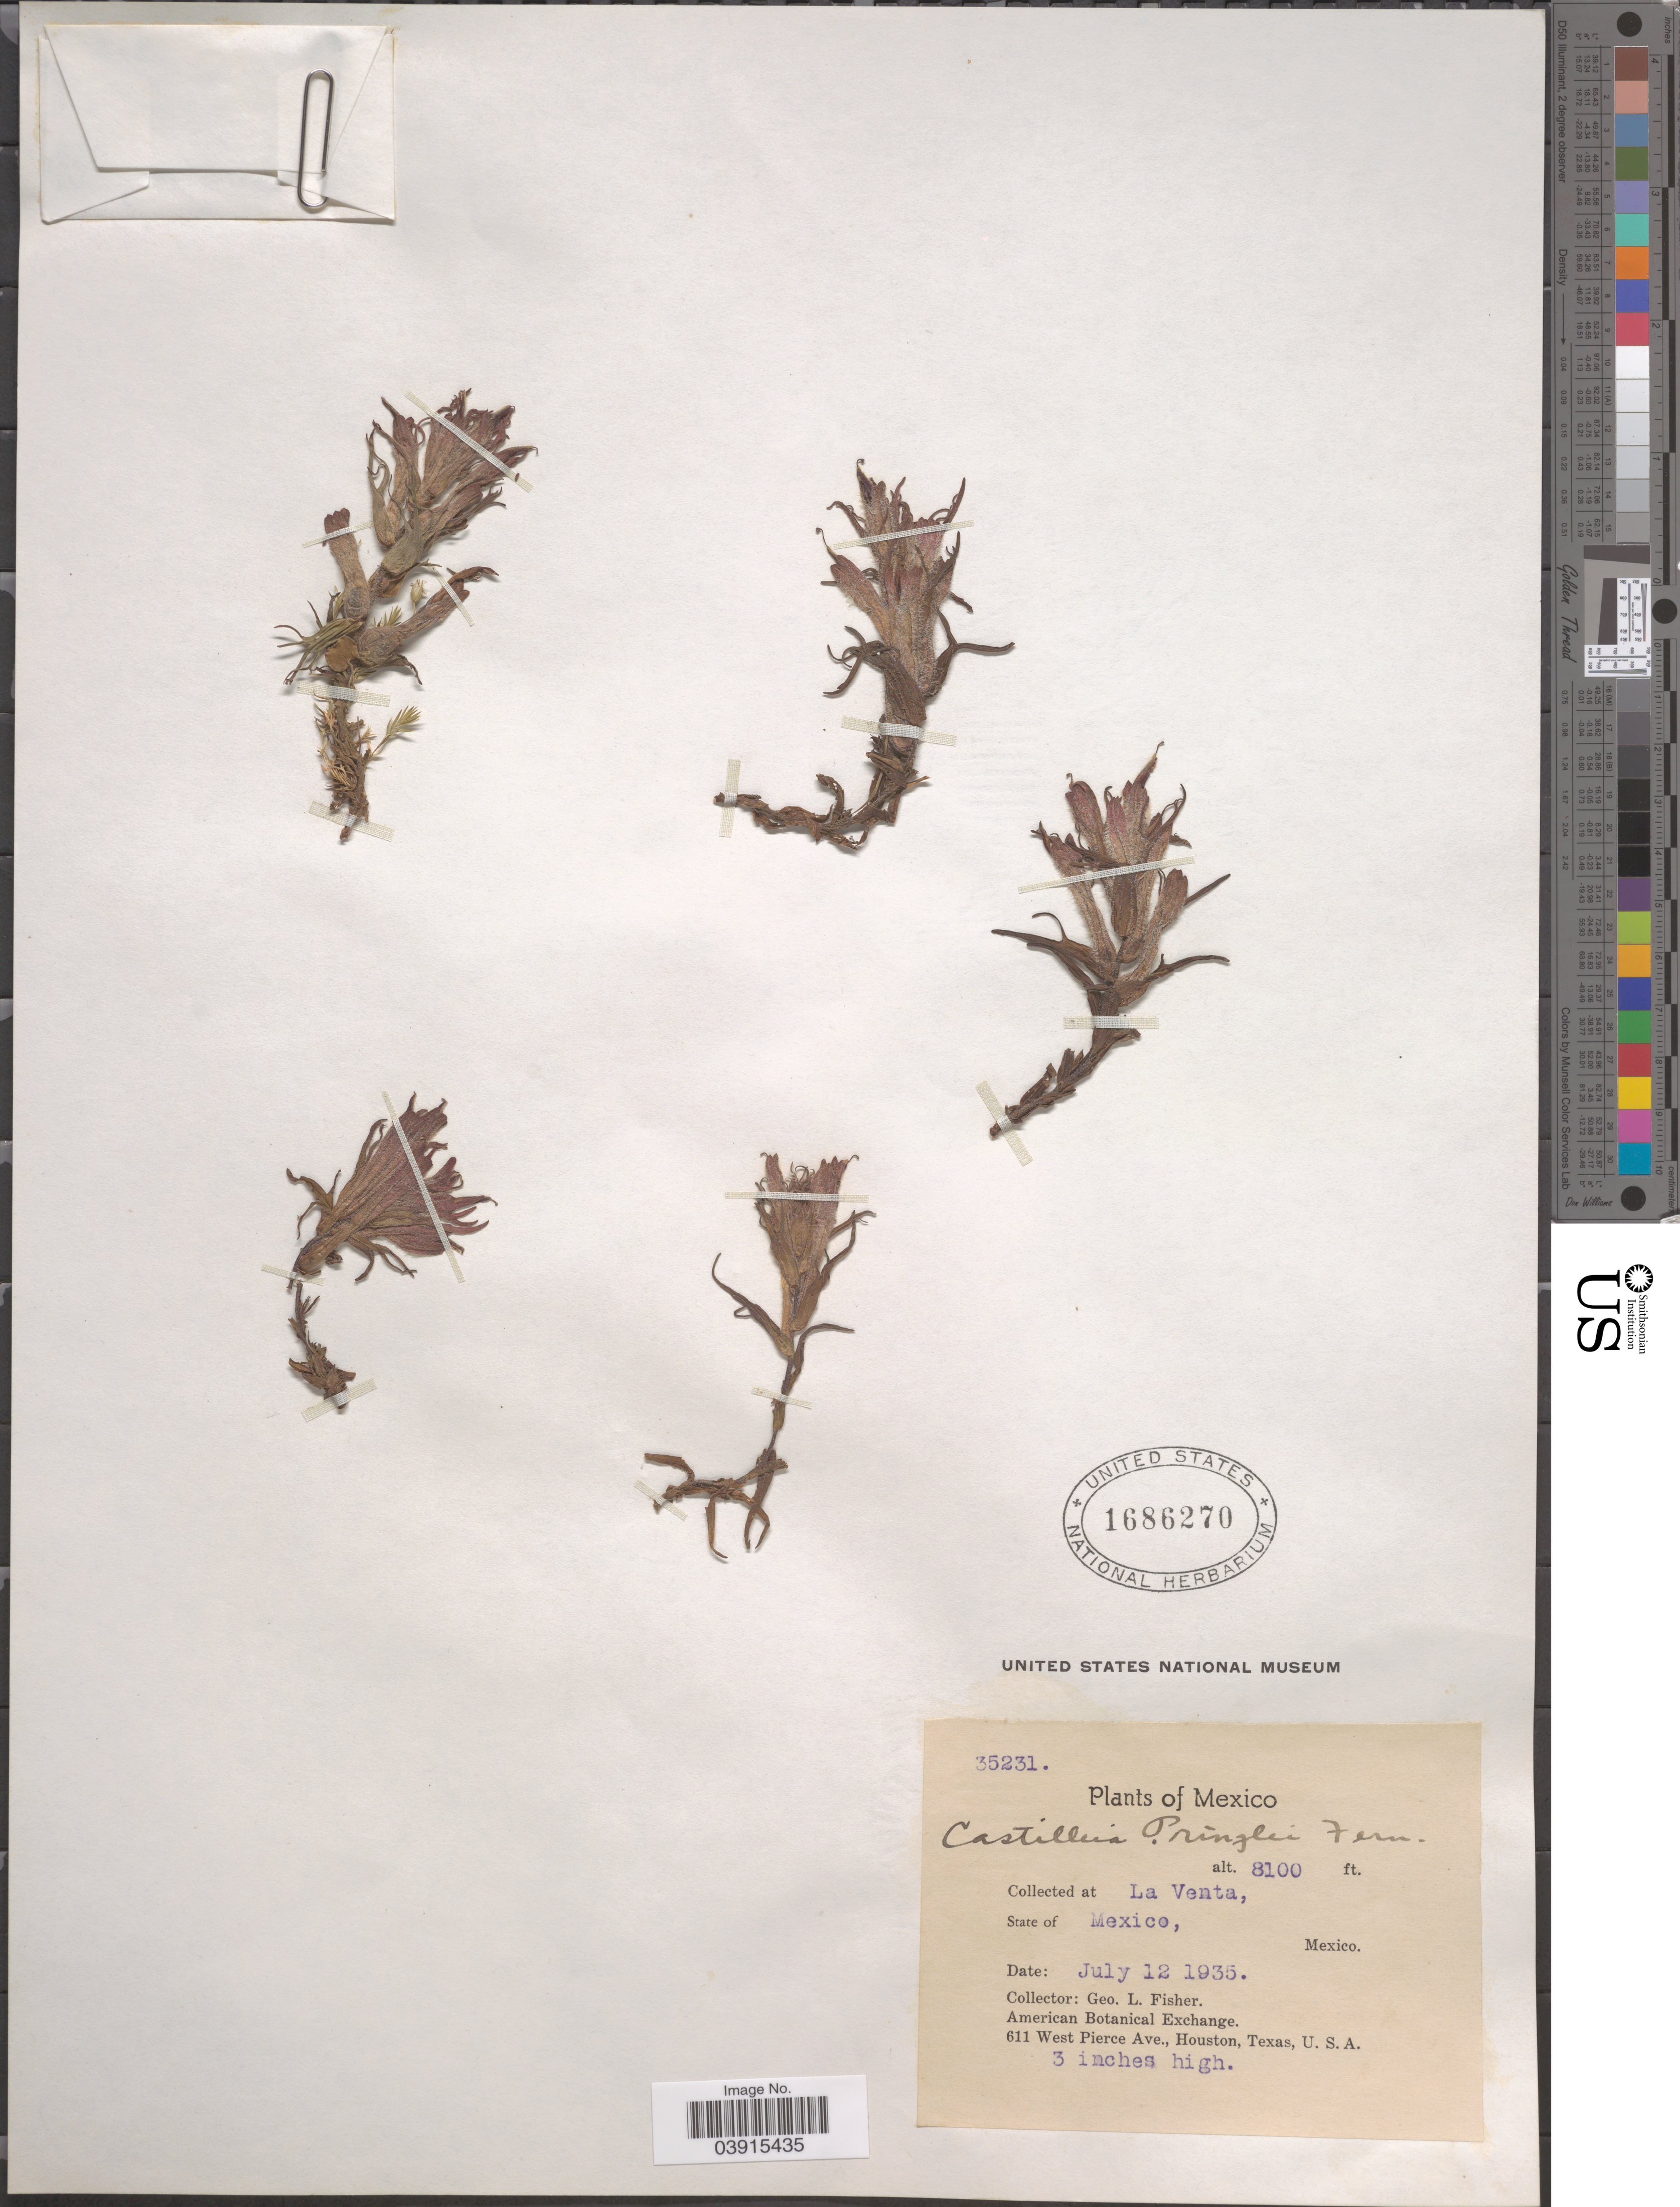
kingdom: Plantae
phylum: Tracheophyta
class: Magnoliopsida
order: Lamiales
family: Orobanchaceae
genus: Castilleja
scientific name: Castilleja schaffneri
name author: Hemsl.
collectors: G. L. Fisher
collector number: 35231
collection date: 1935-07-12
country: Mexico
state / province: México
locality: La Venta.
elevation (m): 2469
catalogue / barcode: US 1686270